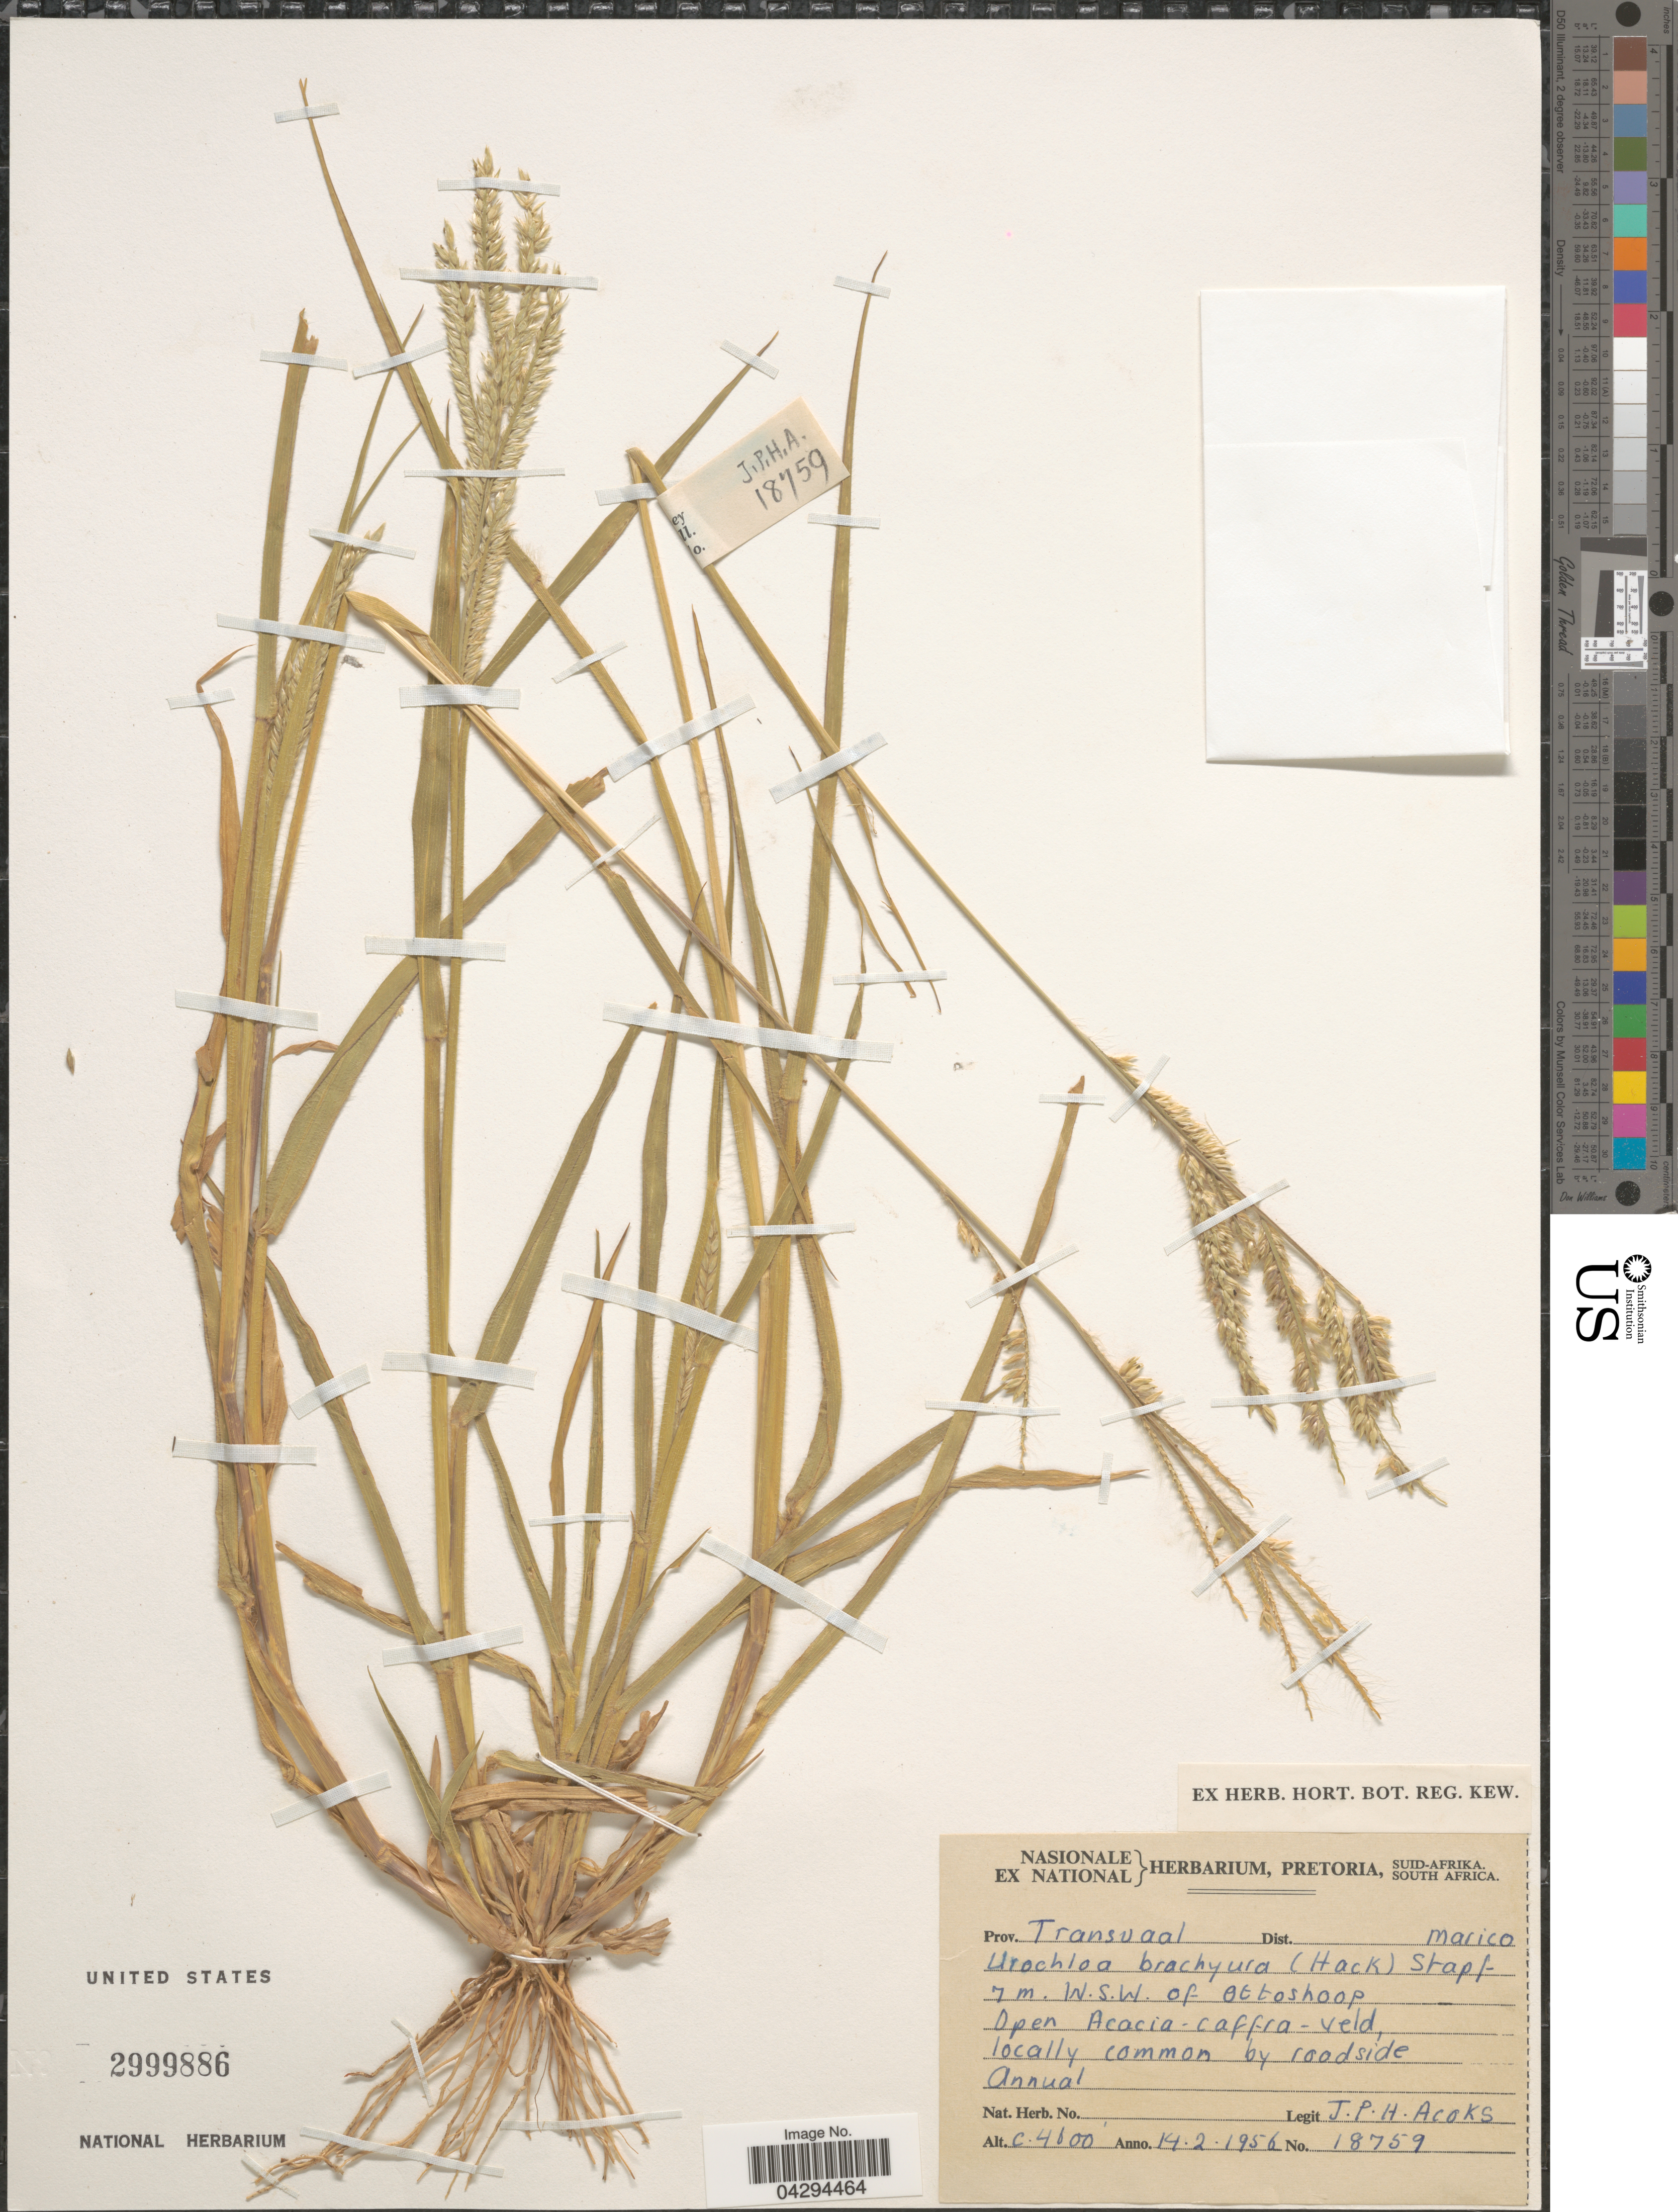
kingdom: Plantae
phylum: Tracheophyta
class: Liliopsida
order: Poales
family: Poaceae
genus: Urochloa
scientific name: Urochloa brachyura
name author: Hack. ex Schinz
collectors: J. P. Acocks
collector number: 18759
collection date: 1956-02-14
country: South Africa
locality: Prov. Transvaal. Dist. Marico. 7 m. W.S.W. of Ottoshoop.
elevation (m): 1402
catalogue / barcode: US 2999886